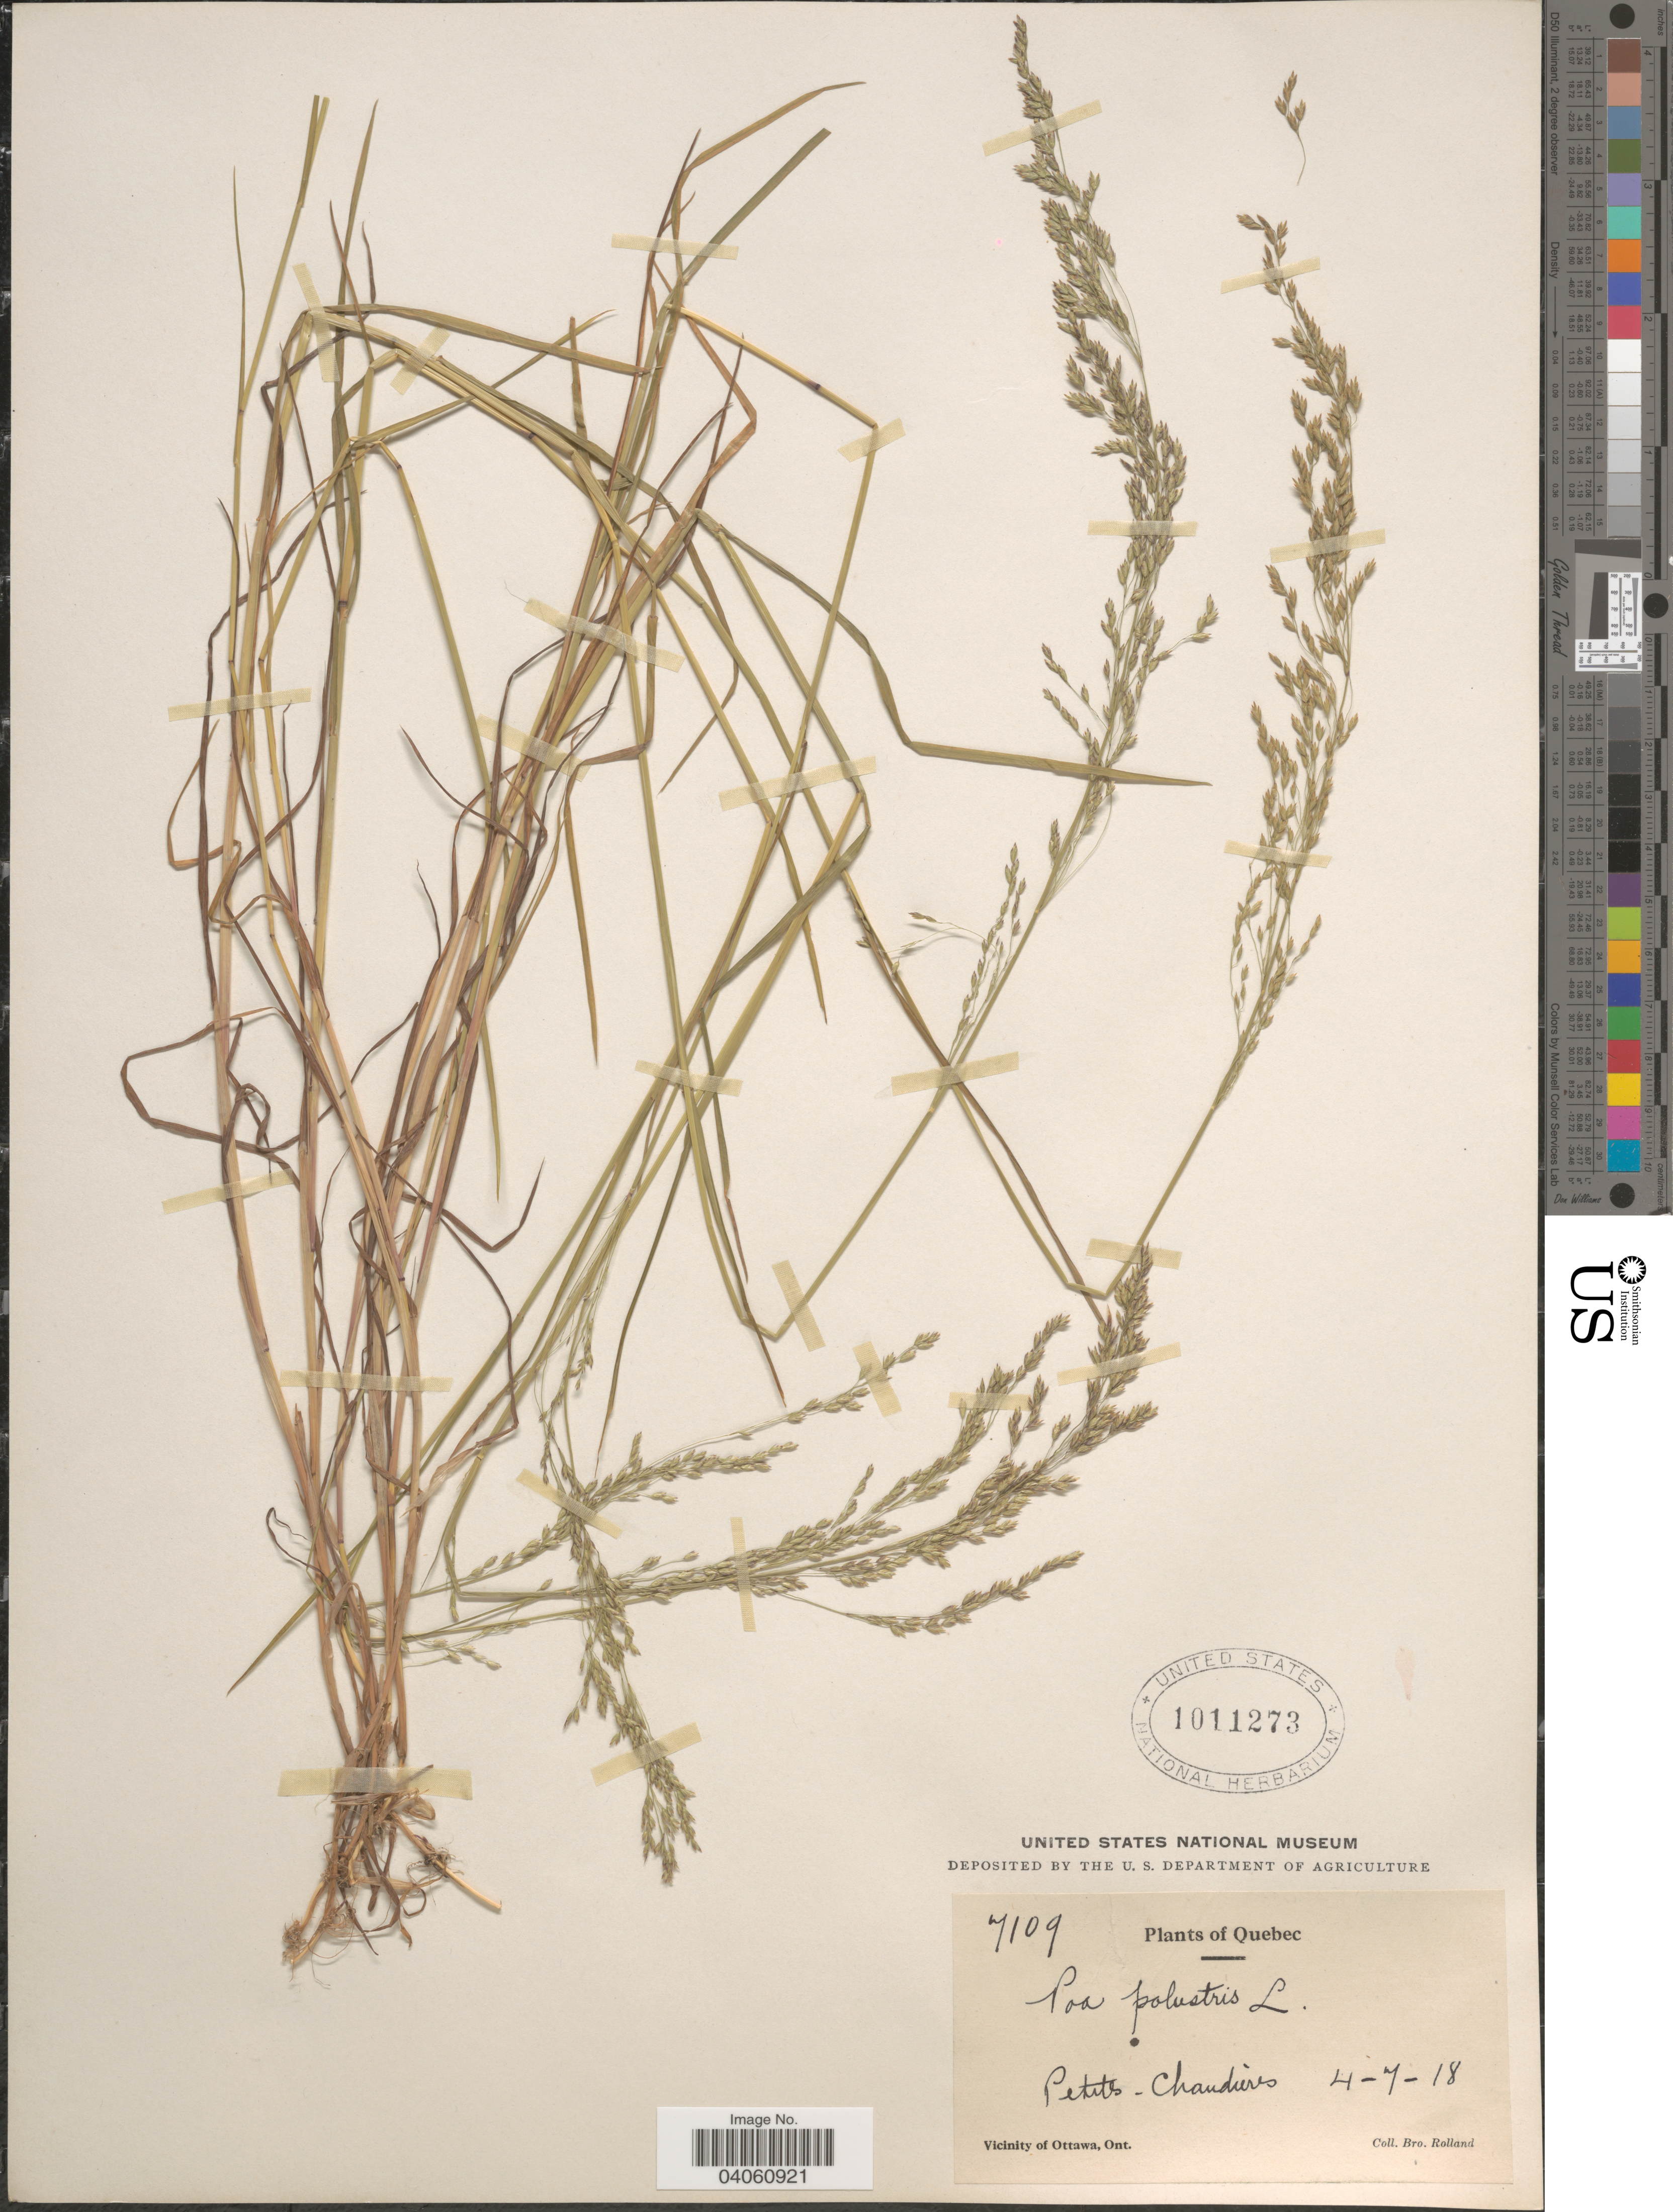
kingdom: Plantae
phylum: Tracheophyta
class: Liliopsida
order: Poales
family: Poaceae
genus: Poa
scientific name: Poa palustris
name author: L.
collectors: B. Rolland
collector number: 7109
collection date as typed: Transcribed d/m/y: 4/7/18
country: Canada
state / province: Quebec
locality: Petites - Chaudieres.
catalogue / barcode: US 1011273